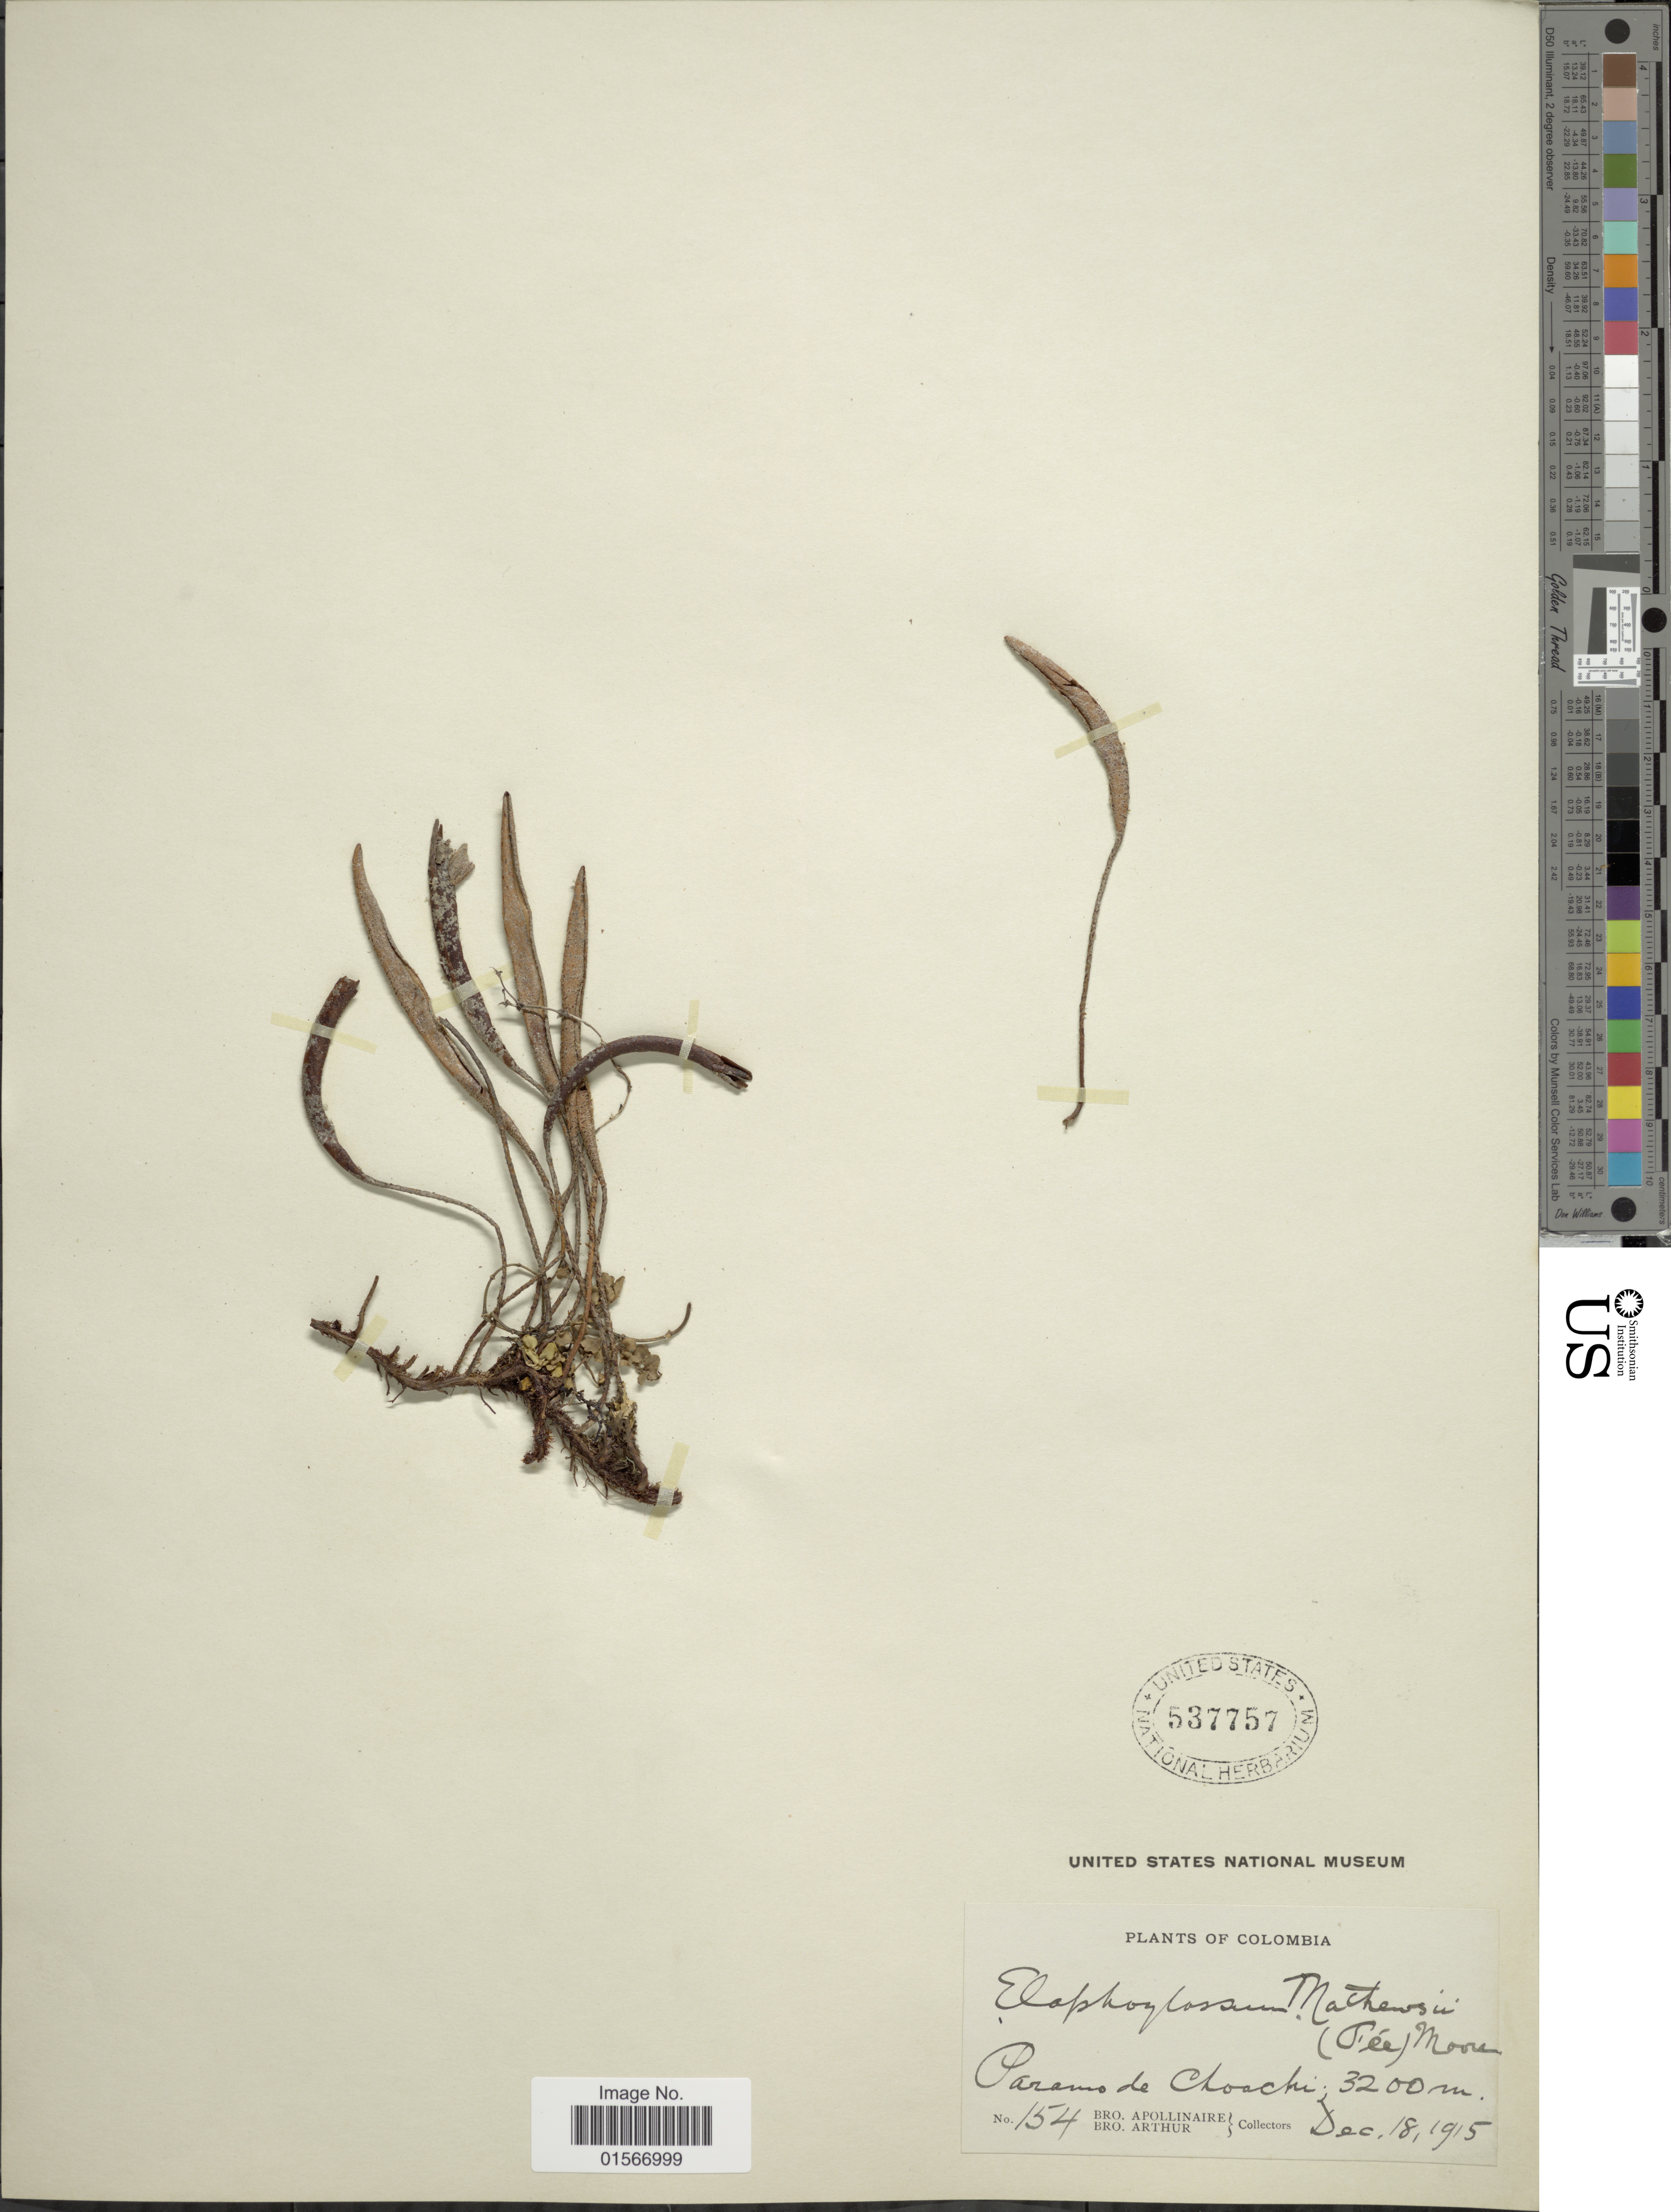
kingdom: Plantae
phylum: Tracheophyta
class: Polypodiopsida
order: Polypodiales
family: Dryopteridaceae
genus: Elaphoglossum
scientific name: Elaphoglossum mathewsii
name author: (Fée) T. Moore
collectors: Bro. Apolinar A. & Bro. Arthur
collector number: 154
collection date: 1915-12-18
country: Colombia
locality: Paramo de Choachi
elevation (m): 3200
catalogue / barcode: US 537757